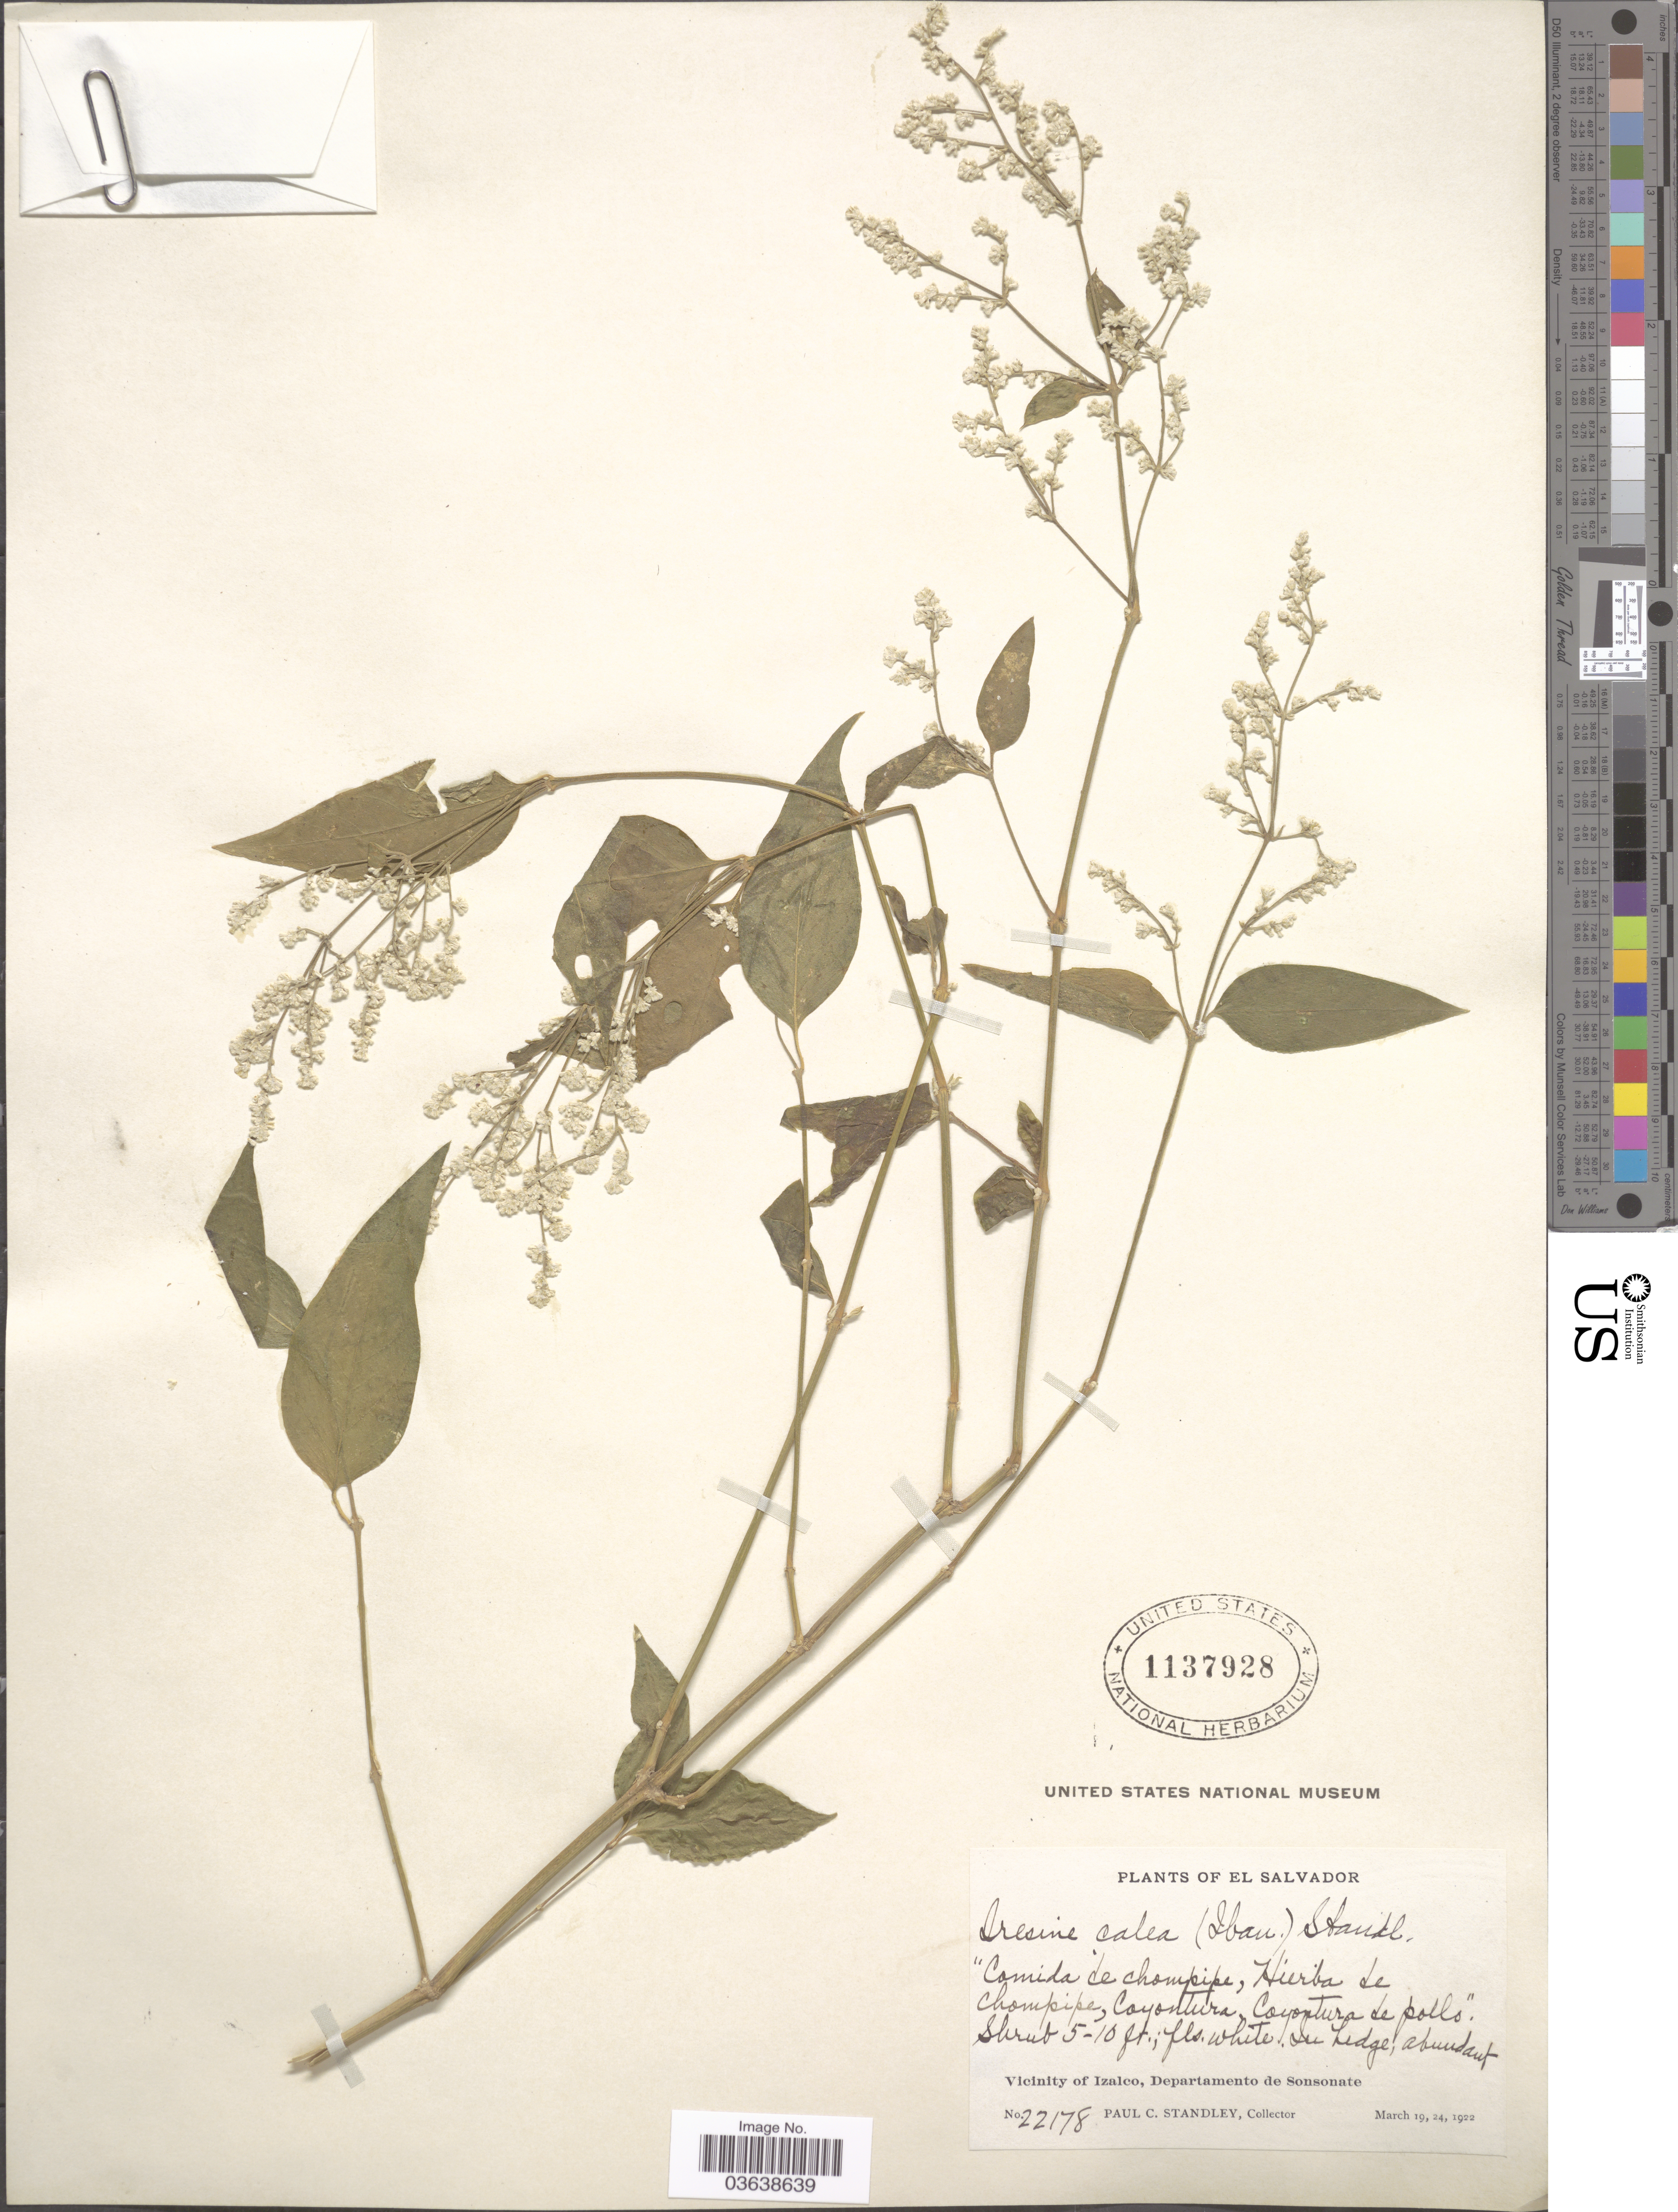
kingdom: Plantae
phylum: Tracheophyta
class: Magnoliopsida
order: Caryophyllales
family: Amaranthaceae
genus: Iresine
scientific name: Iresine calea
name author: (Ibáñez) Standl.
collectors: P. C. Standley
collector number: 22178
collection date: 1922-03-19/1922-03-24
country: El Salvador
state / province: Sonsonate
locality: Vicinity of Izalco, Departamento de Sonsonate.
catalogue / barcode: US 1137928